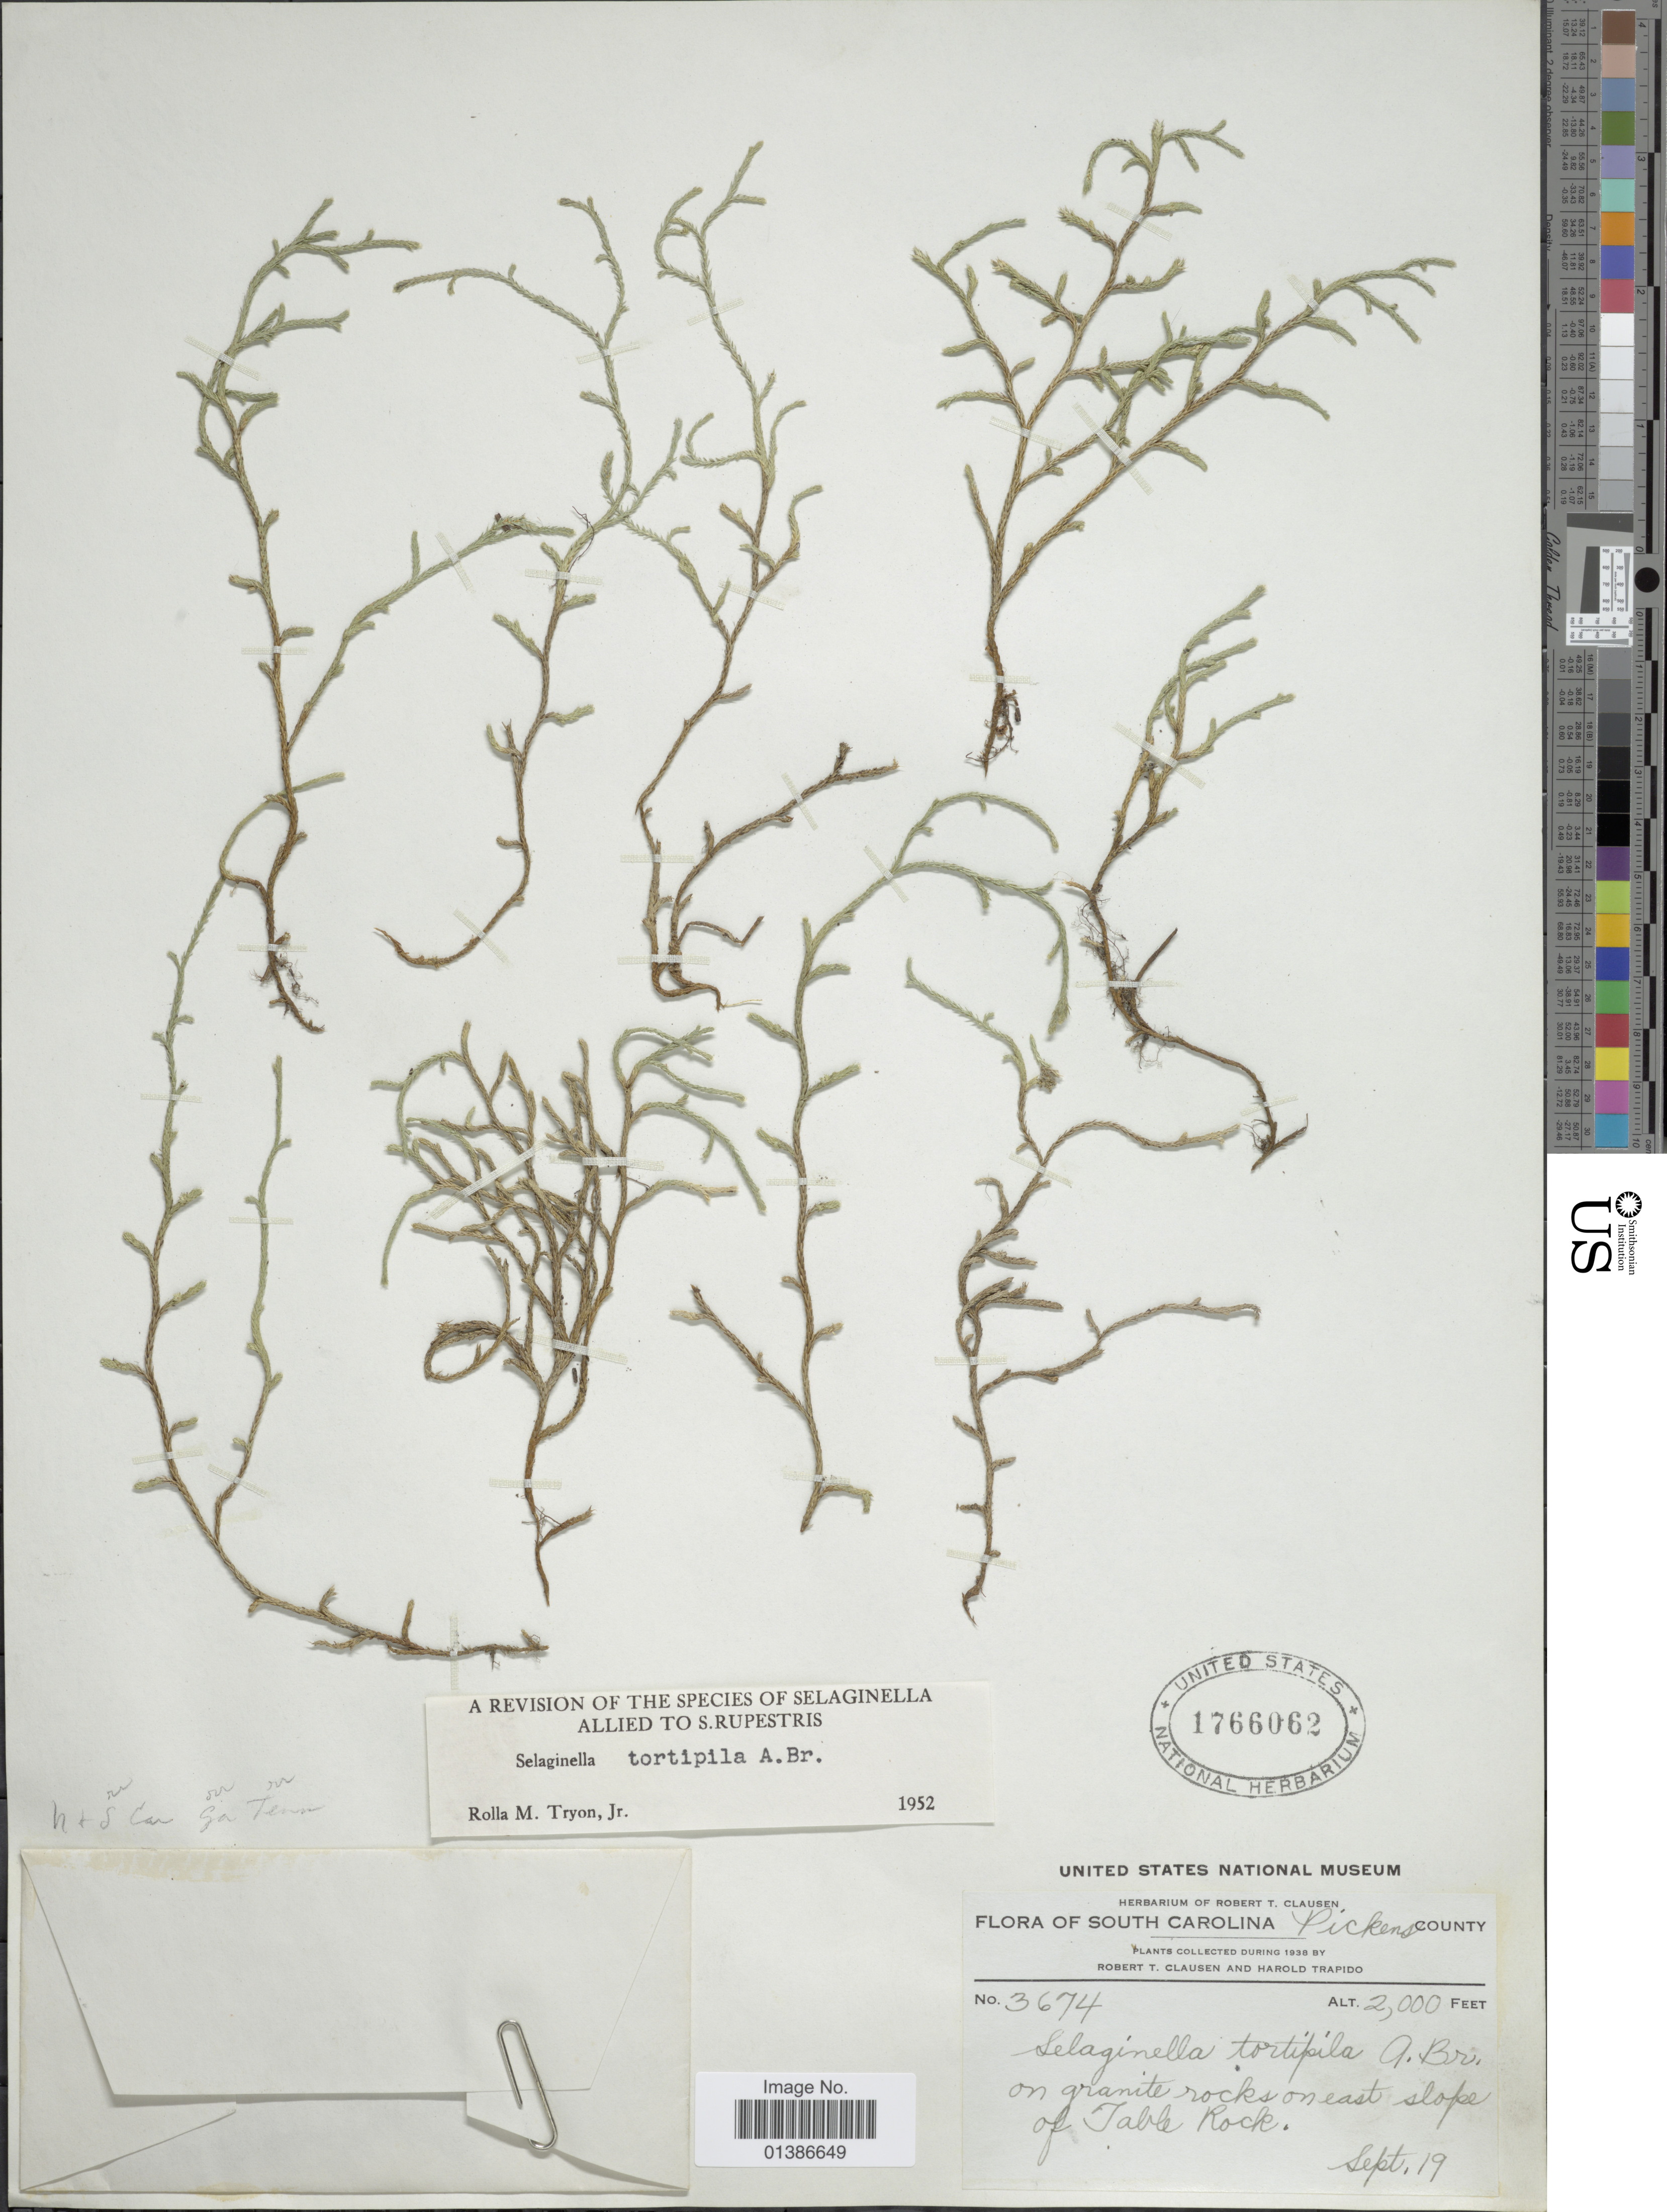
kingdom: Plantae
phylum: Tracheophyta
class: Lycopodiopsida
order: Selaginellales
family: Selaginellaceae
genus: Selaginella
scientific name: Selaginella tortipila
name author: A. Braun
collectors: R. T. Clausen & H. Trapido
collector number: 3674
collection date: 1938-09-19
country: United States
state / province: South Carolina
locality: Pickens County. On granite rocks on east slope of Table Rock.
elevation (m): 610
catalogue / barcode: US 1766062